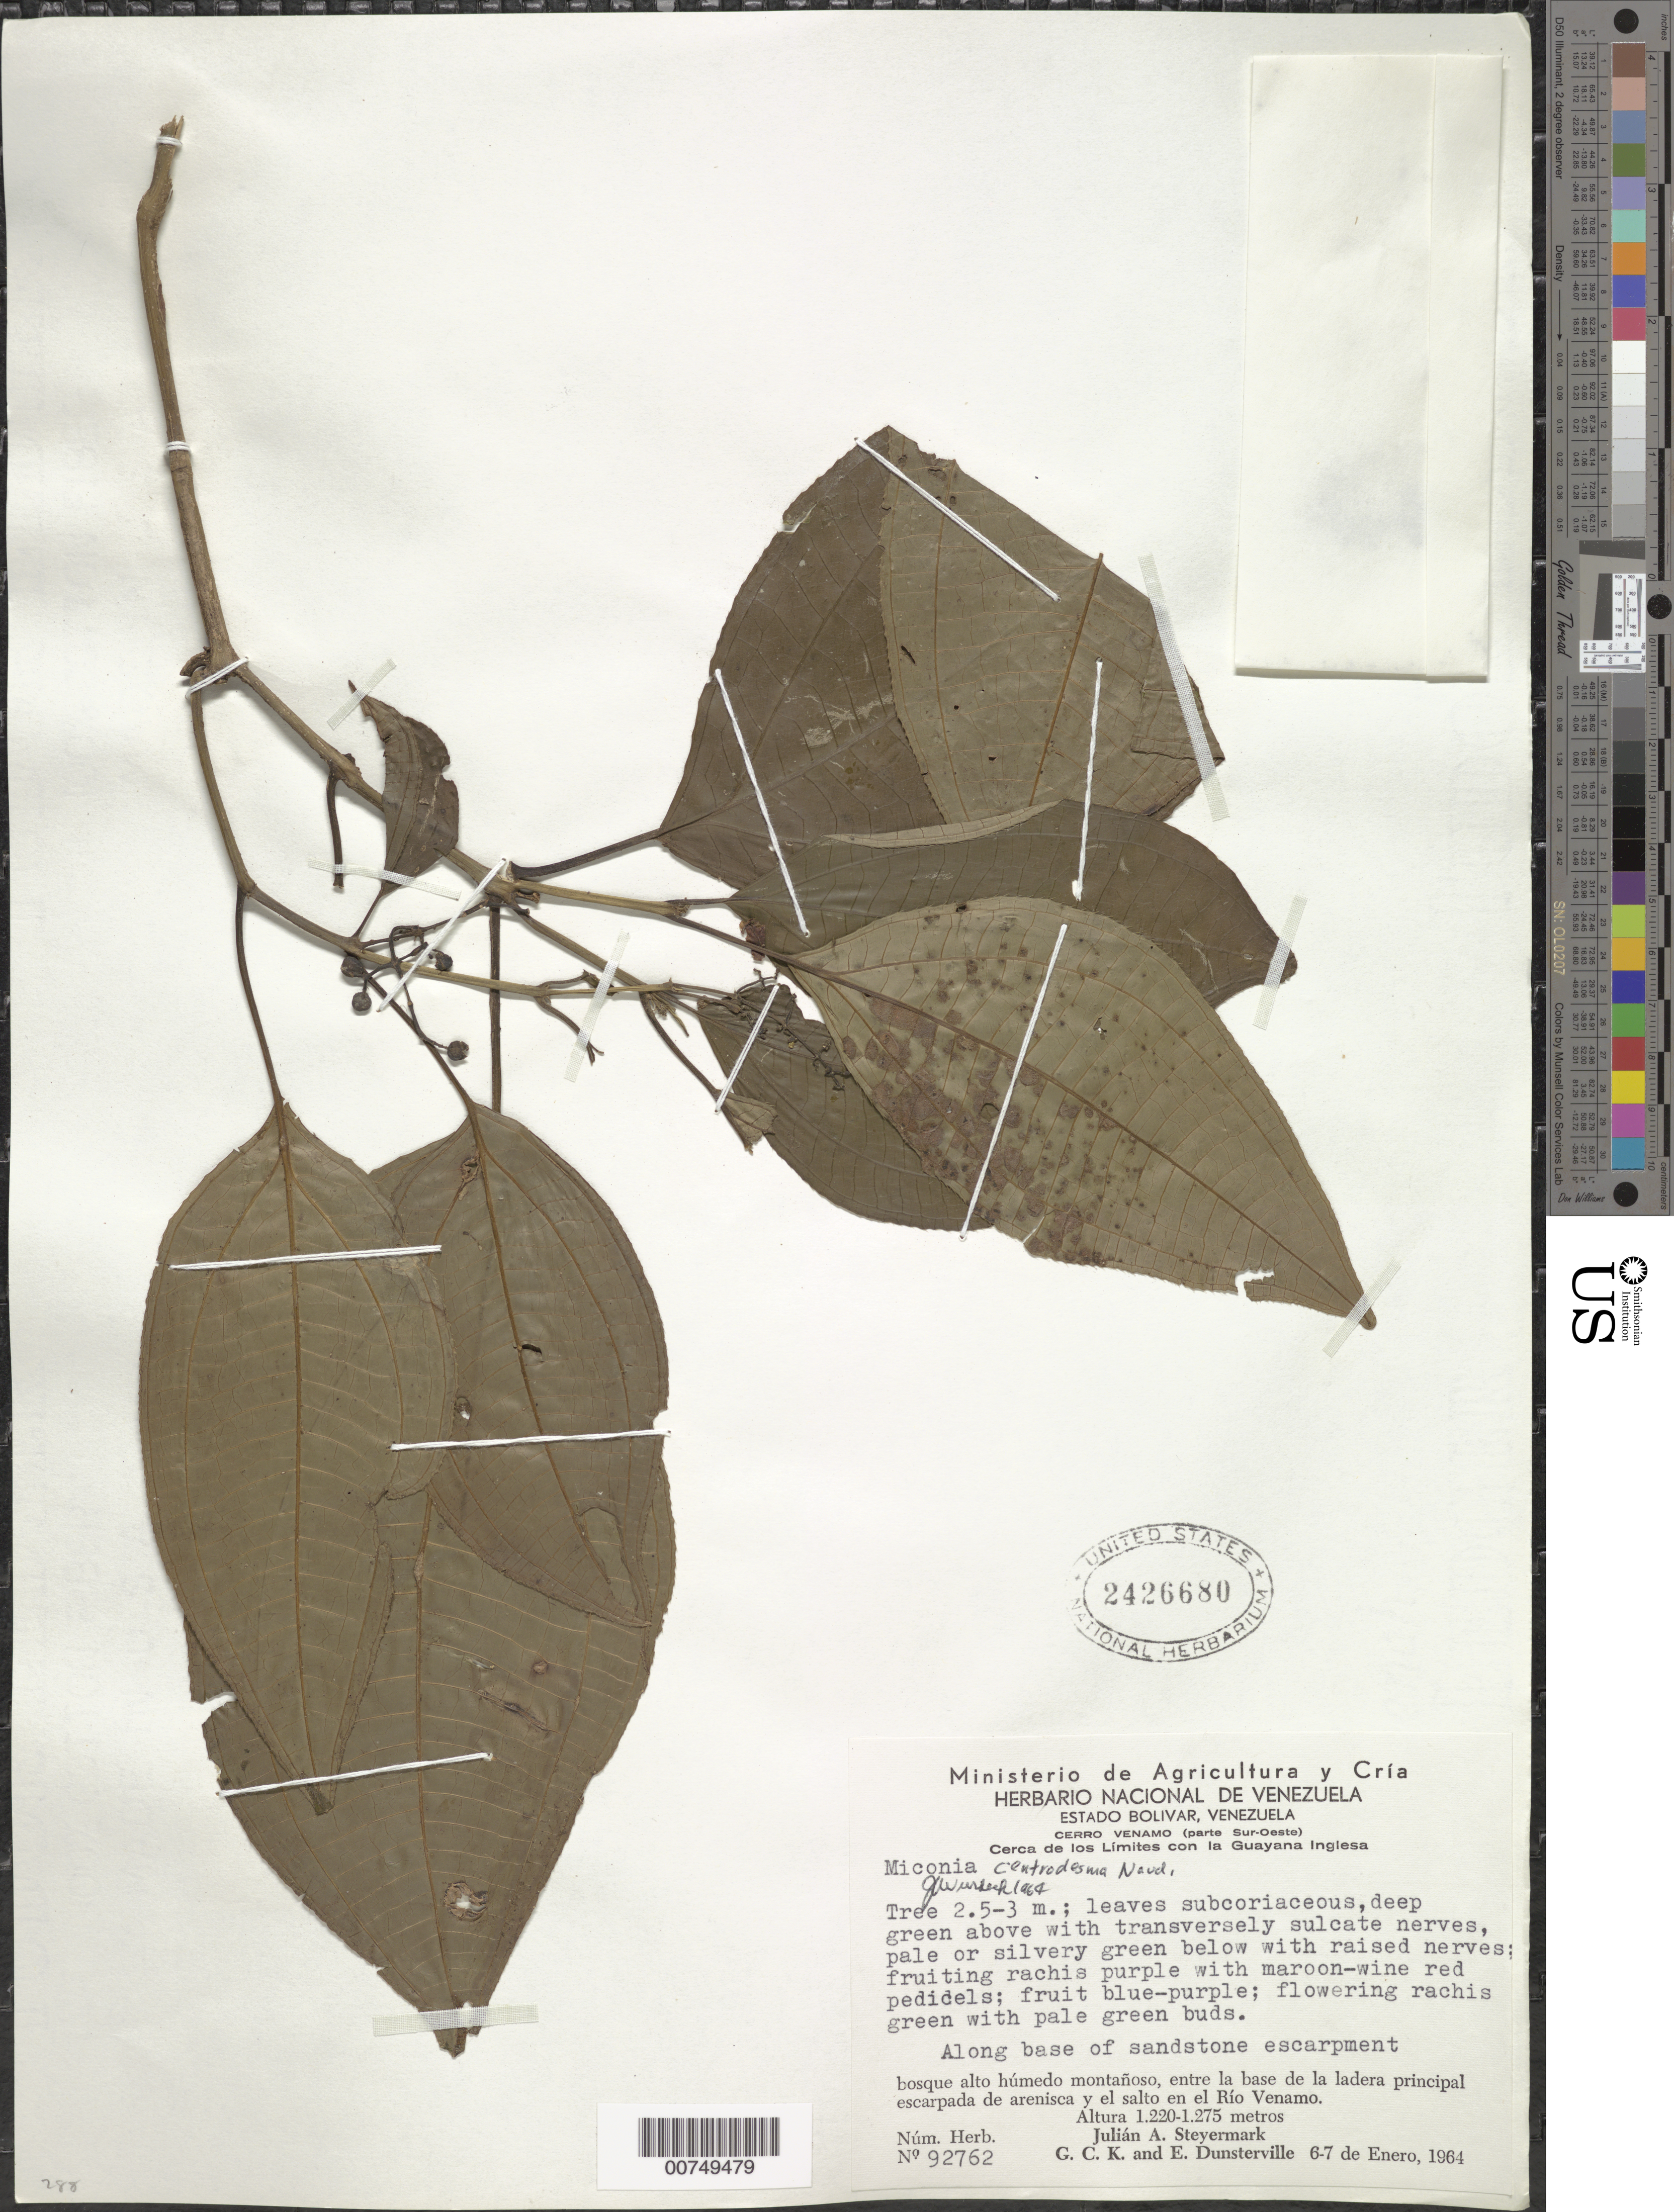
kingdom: Plantae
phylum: Tracheophyta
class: Magnoliopsida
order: Myrtales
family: Melastomataceae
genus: Miconia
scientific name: Miconia centrodesma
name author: Naudin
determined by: Wurdack, John J., (US), US (UNITED STATES)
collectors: J. Steyermark, G. C. K. Dunsterville & E. Dunsterville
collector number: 92762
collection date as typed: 6-Jan-64 to 7-Jan-64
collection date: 1964-01-06/1964-01-07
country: Venezuela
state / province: Bolívar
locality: Cerro Venamo, entre la base de la ladera principal escarpada de arenisca y el salto en el Río Venamo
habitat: Base of sandstone escarpment; bosque alto humedo monantoso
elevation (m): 1220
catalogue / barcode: US 2426680